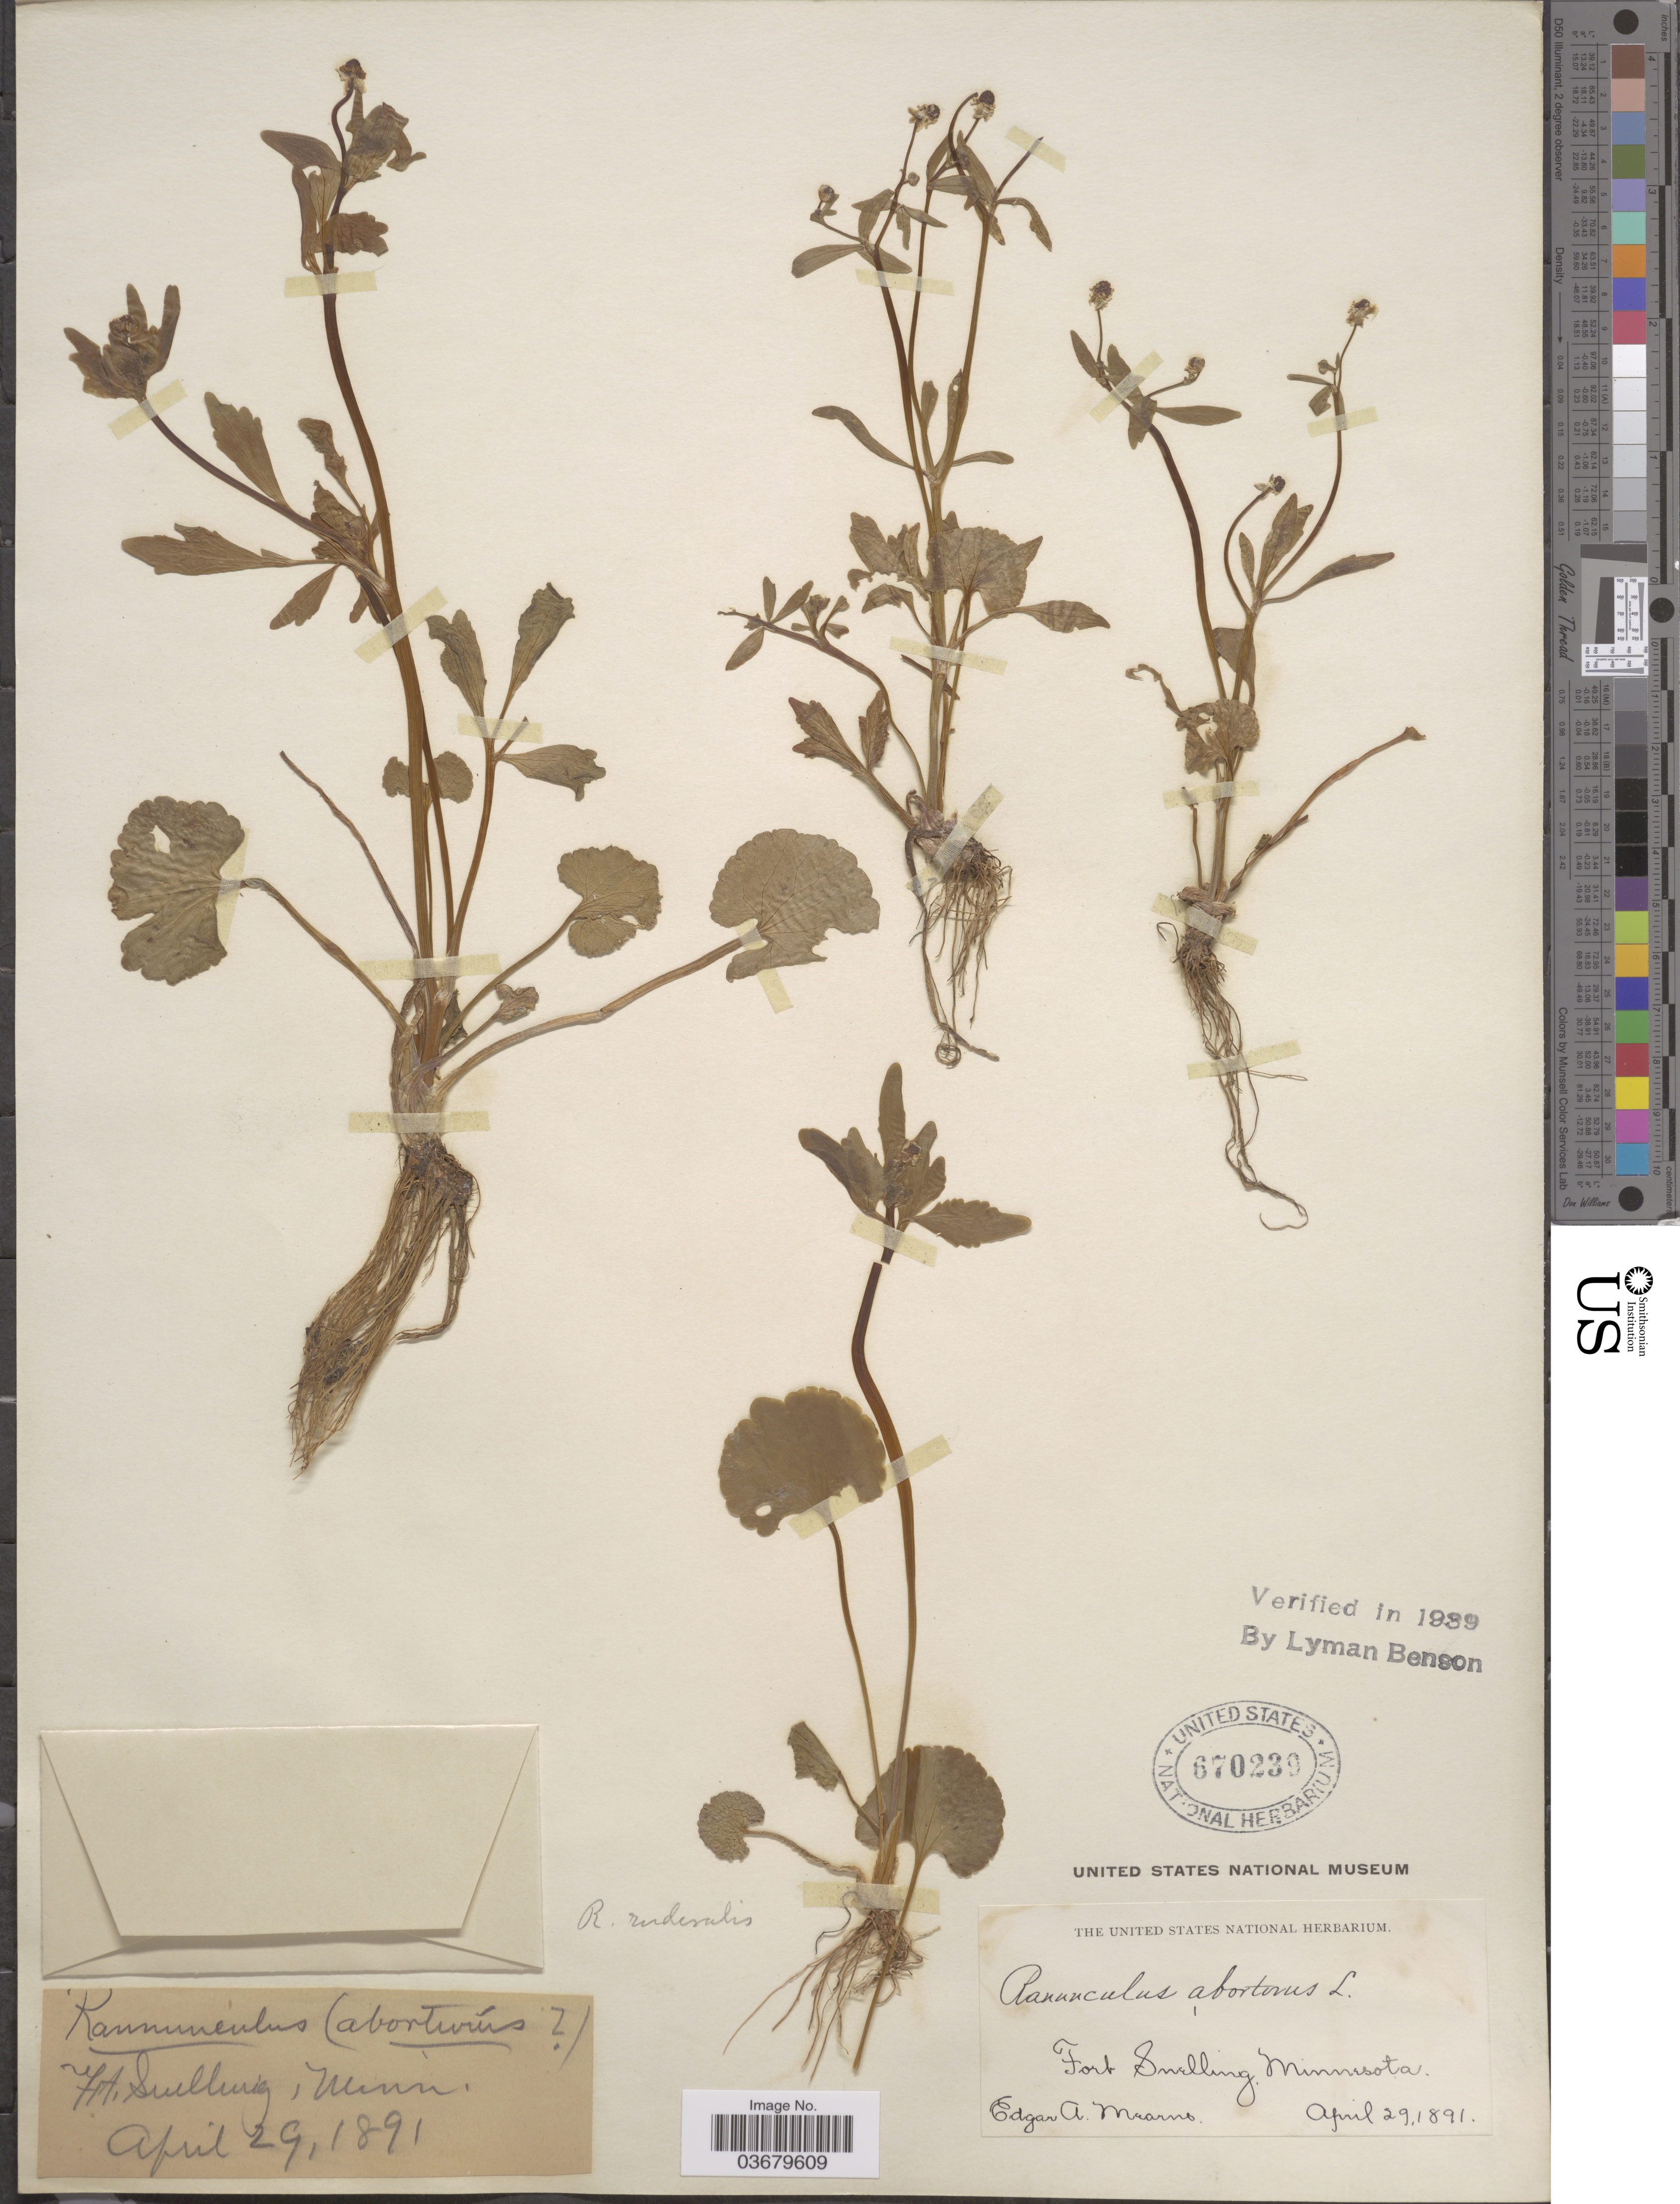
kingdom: Plantae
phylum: Tracheophyta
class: Magnoliopsida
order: Ranunculales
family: Ranunculaceae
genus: Ranunculus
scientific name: Ranunculus abortivus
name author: L.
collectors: E. A. Mearns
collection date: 1891-04-29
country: United States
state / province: Minnesota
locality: Fort Snelling.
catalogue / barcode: US 670239